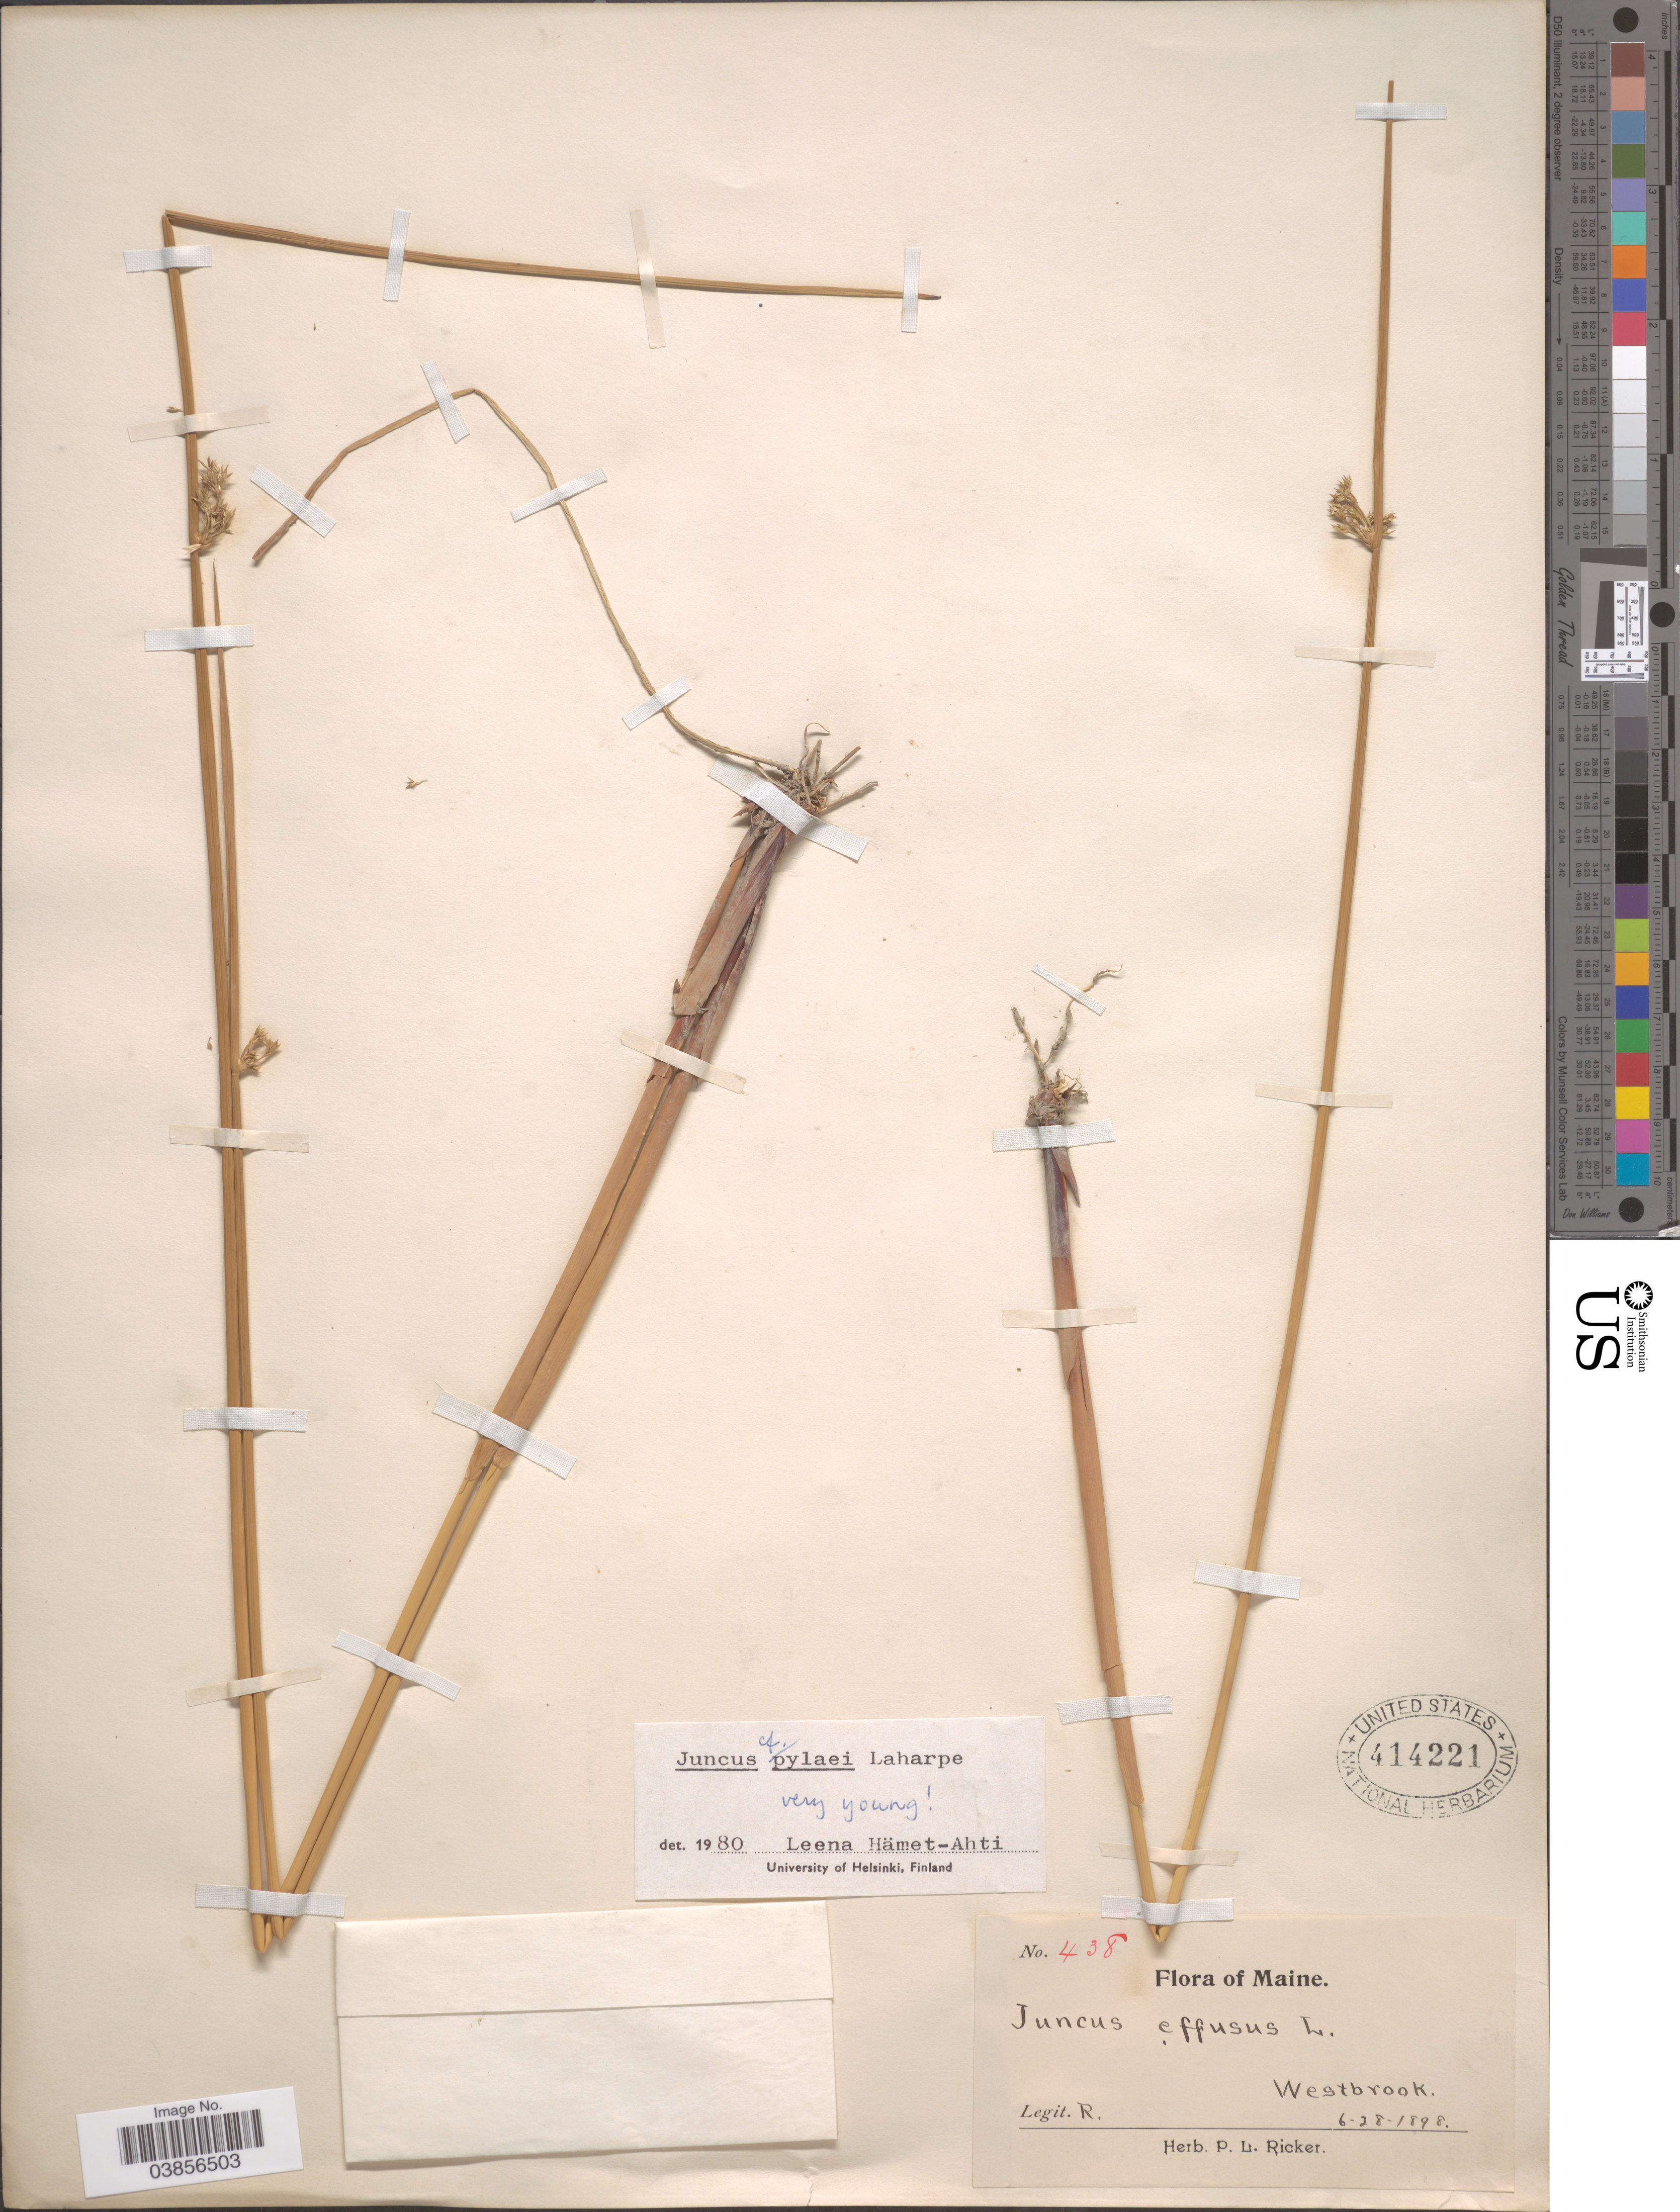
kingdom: Plantae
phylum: Tracheophyta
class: Liliopsida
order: Poales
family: Juncaceae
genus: Juncus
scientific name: Juncus pylaei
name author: Laharpe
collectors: P. Ricker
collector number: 438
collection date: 1898-06-28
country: United States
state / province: Maine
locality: Westbrook.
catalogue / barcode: US 414221